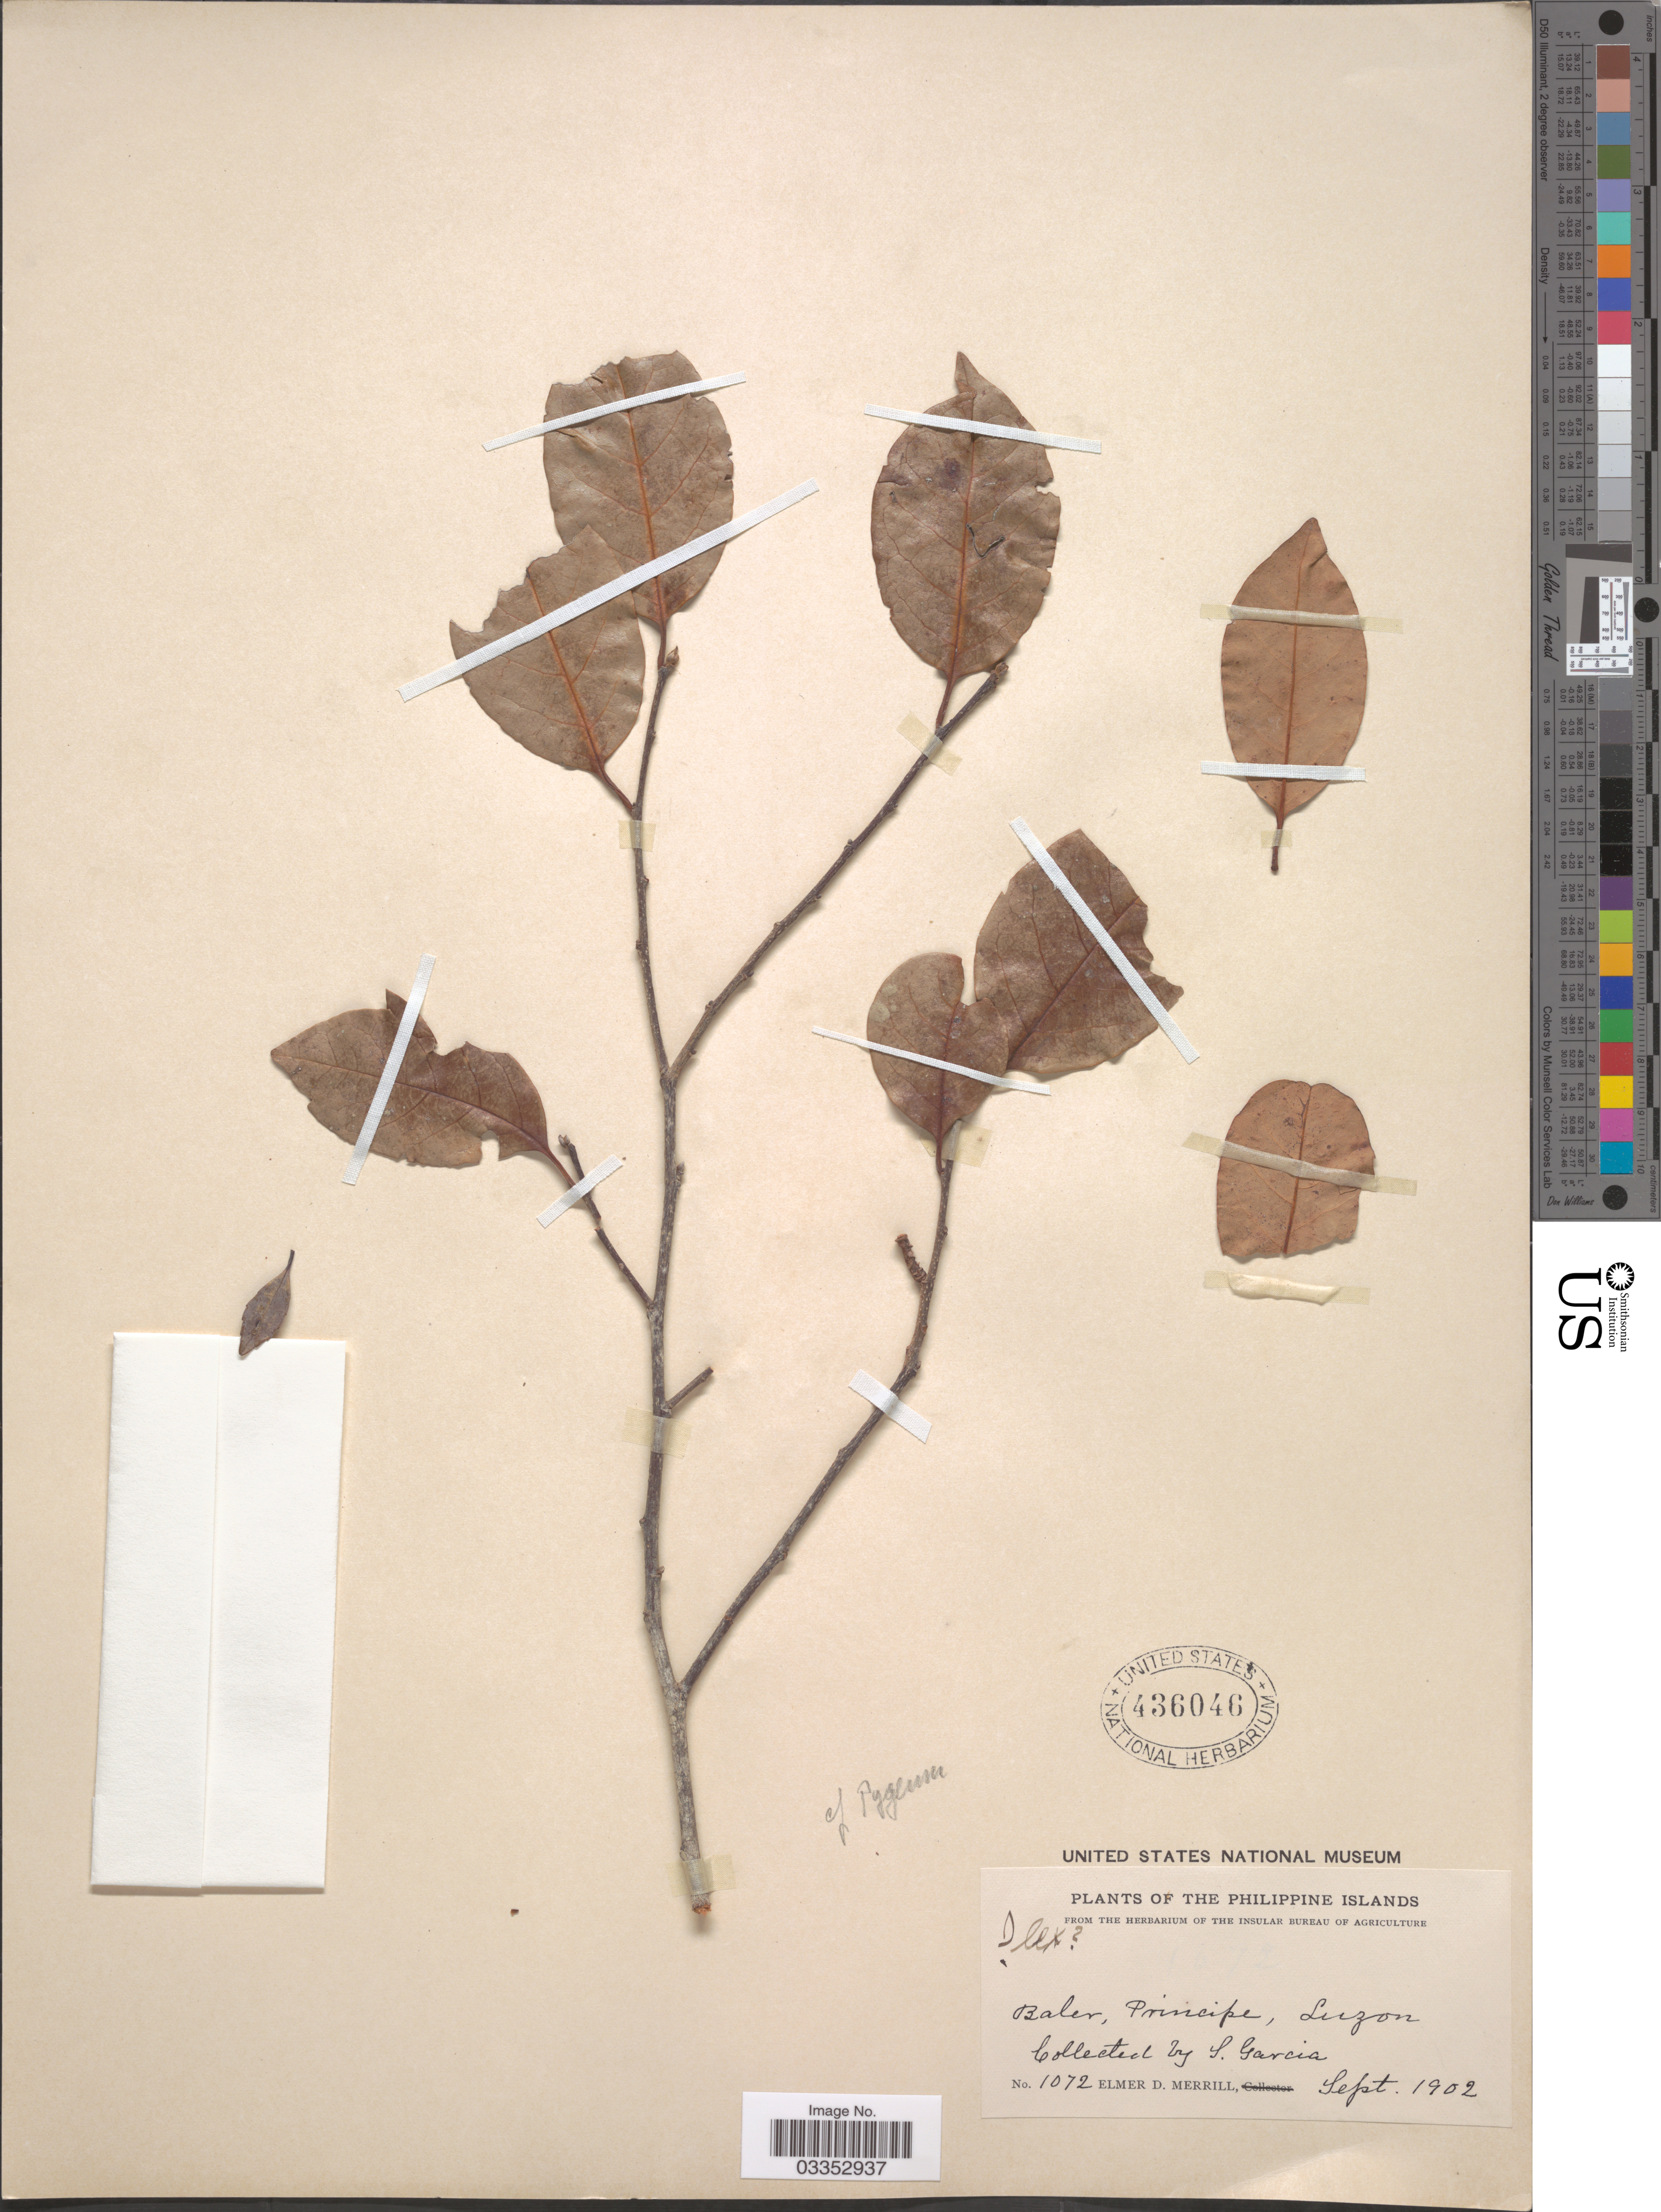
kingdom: Plantae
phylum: Tracheophyta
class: Magnoliopsida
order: Aquifoliales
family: Aquifoliaceae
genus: Ilex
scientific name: Ilex sp.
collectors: S. Garcia & E. D. Merrill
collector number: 1072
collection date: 1902-09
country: Philippines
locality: Baler, Principe, Luzon.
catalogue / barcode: US 436046